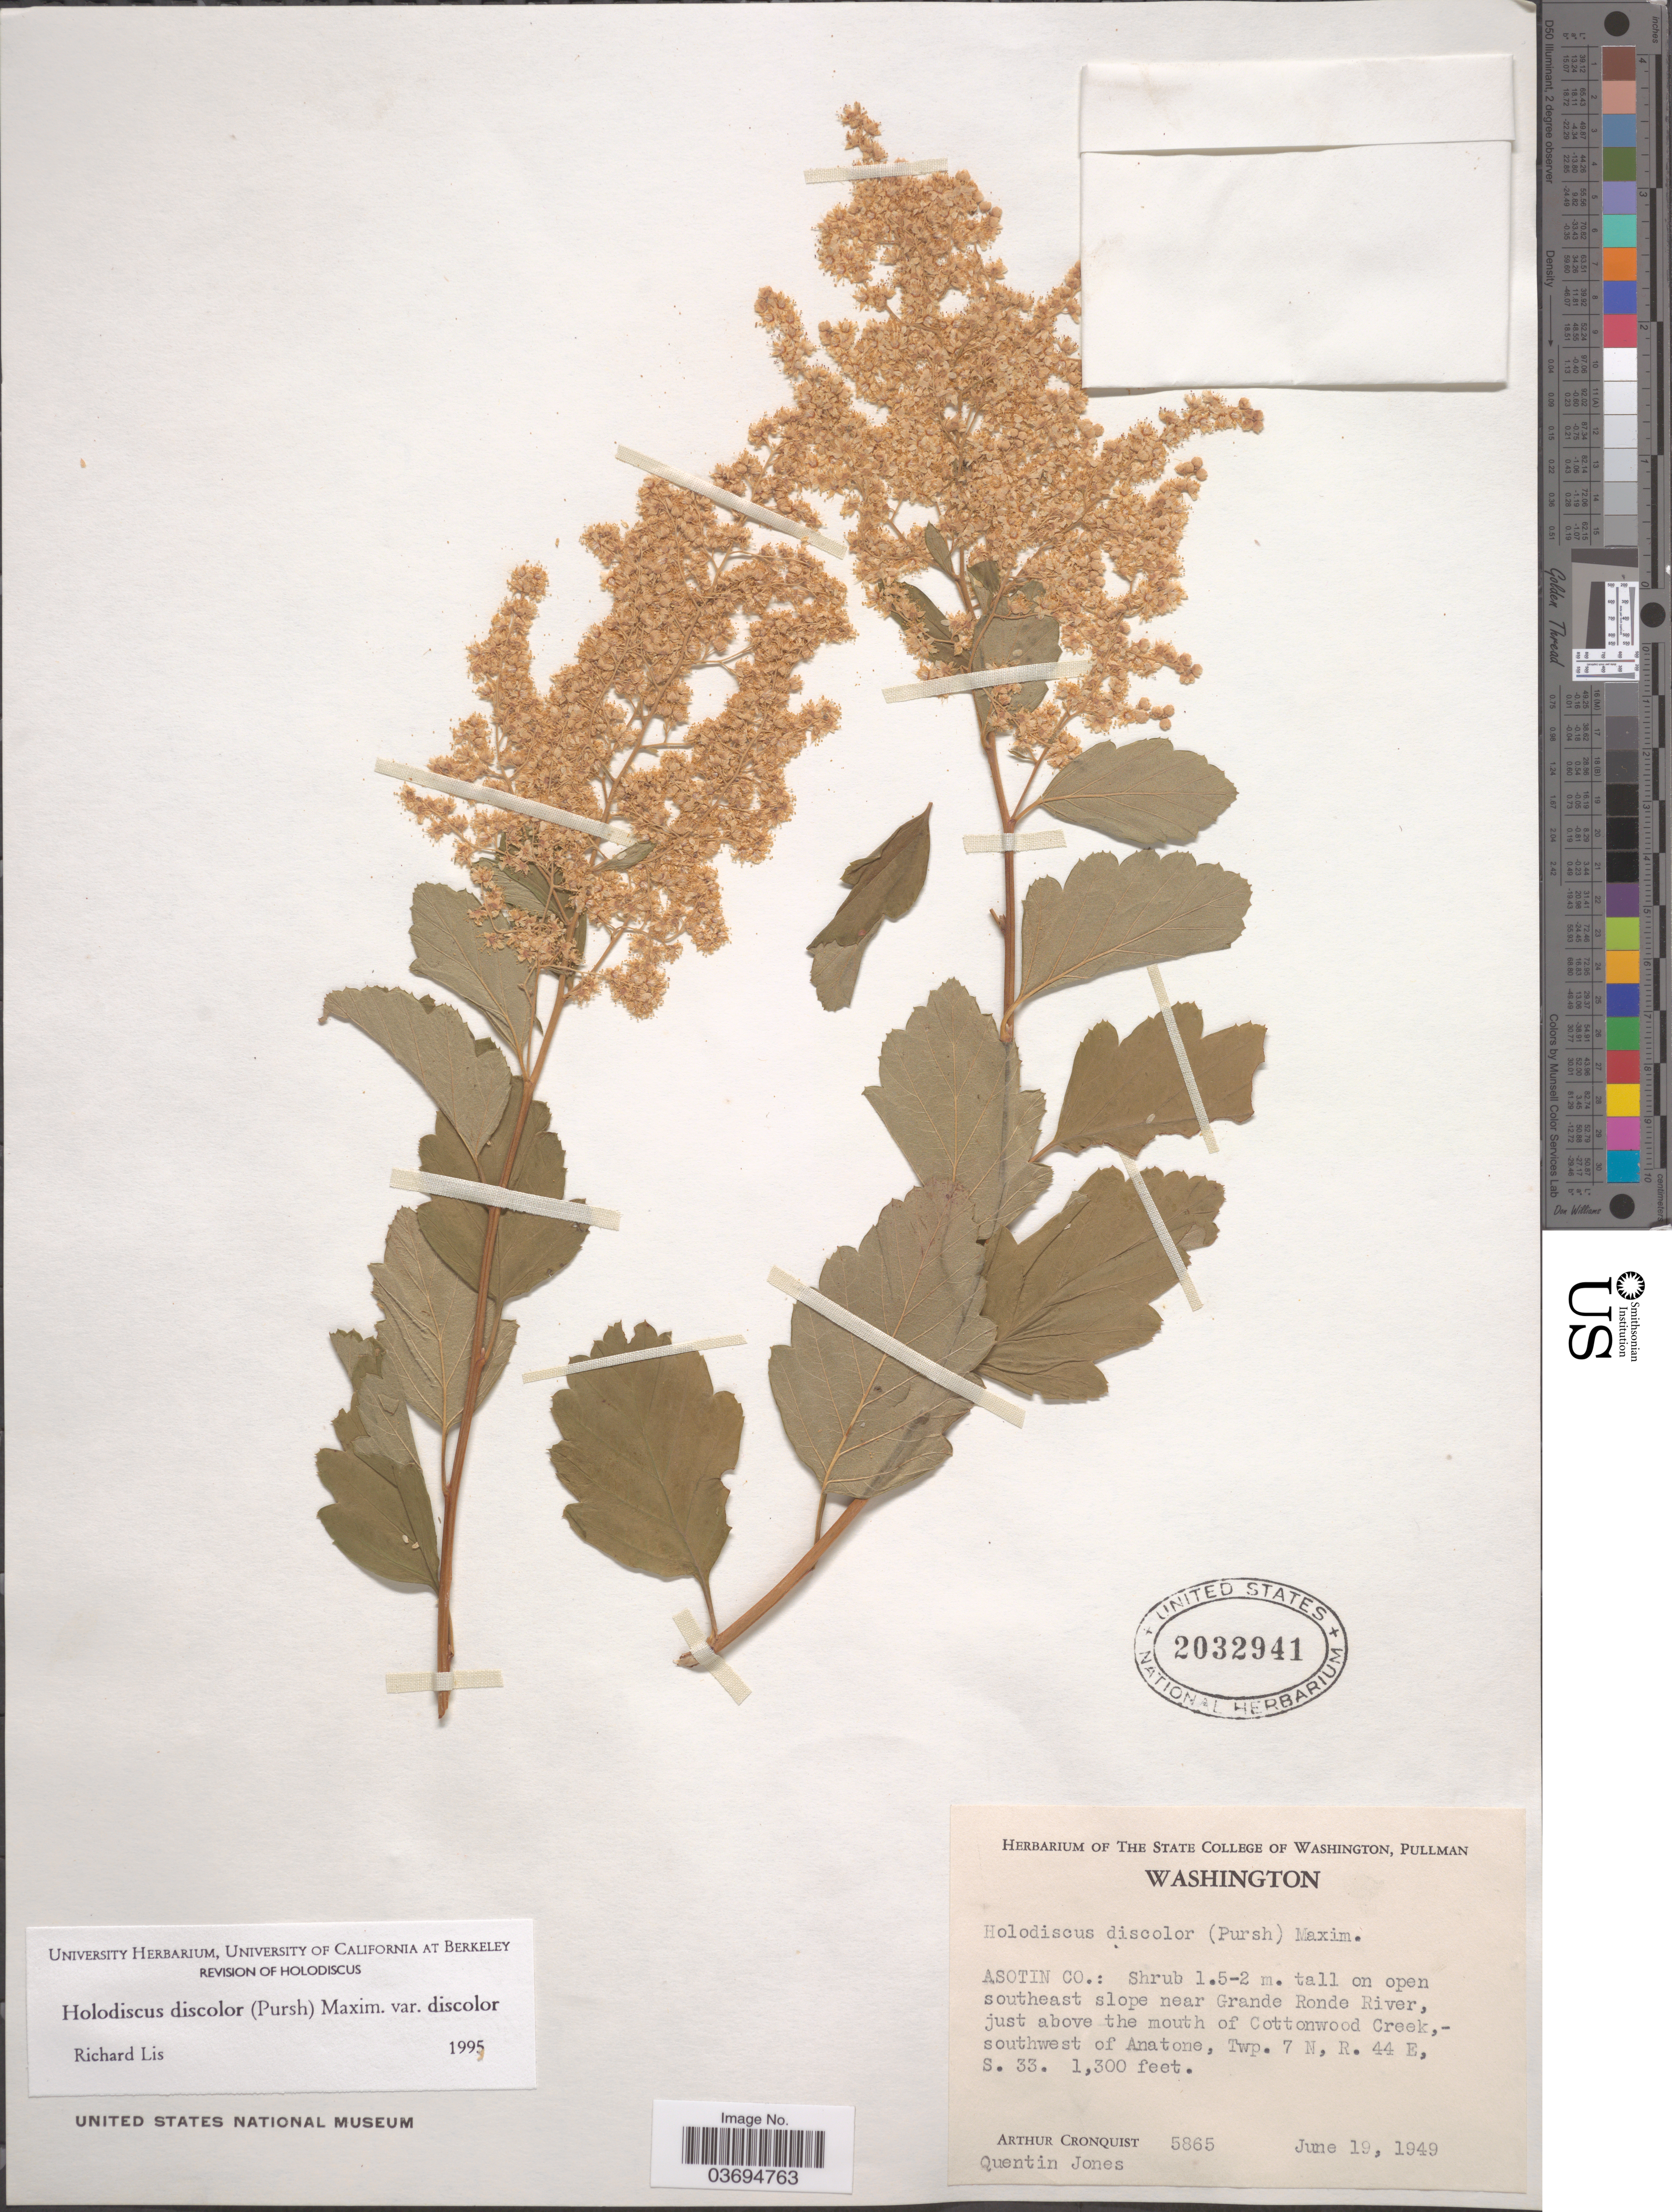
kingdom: Plantae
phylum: Tracheophyta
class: Magnoliopsida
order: Rosales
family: Rosaceae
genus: Holodiscus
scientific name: Holodiscus discolor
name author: (Pursh) Maxim.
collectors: A. J. Cronquist & Q. Jones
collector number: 5865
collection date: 1949-06-19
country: United States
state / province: Washington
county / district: Asotin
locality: Asotin Co.: on open southeast slope near Grande Ronde River, just above the mouth of Cottonwood Creek,- southwest of Anatone, Twp. 7 N, R. 44 E, S. 33.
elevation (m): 396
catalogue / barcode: US 2032941